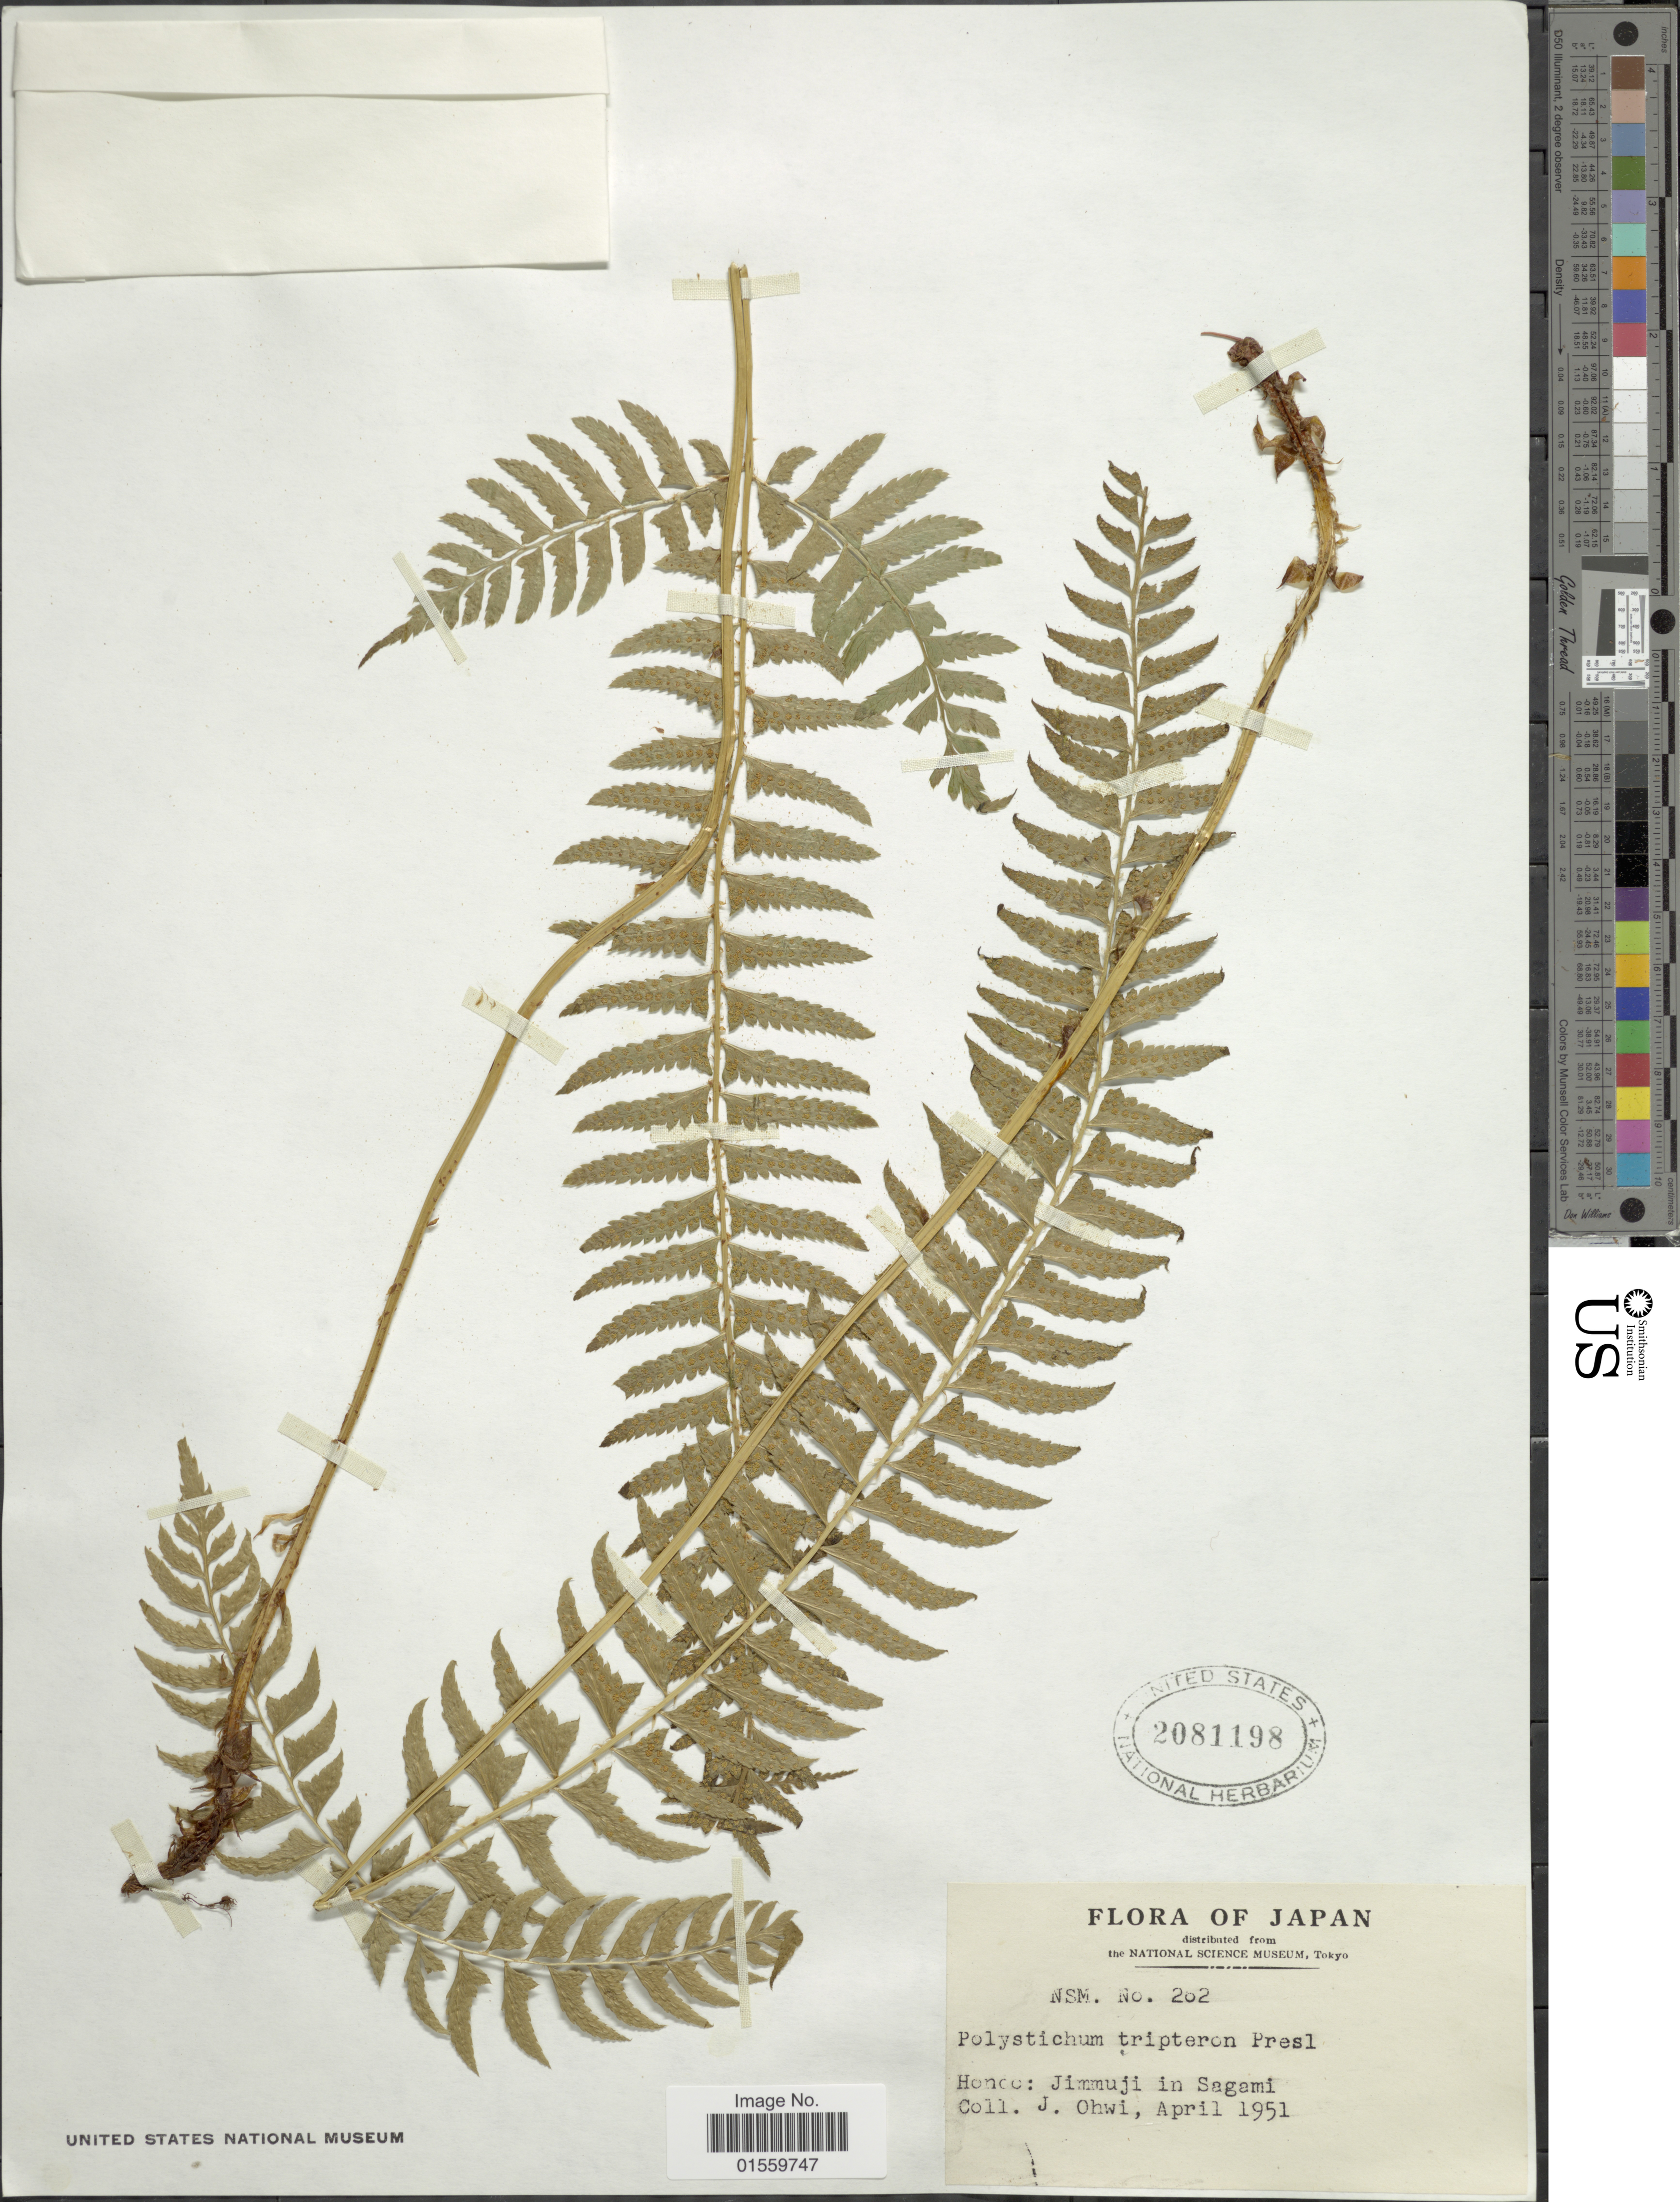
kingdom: Plantae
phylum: Tracheophyta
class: Polypodiopsida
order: Polypodiales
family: Dryopteridaceae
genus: Polystichum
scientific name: Polystichum tripteron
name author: (Kunze) C. Presl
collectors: J. Ohwi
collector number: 202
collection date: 1951-04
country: Japan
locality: Hondo: Jimmuji in Sagami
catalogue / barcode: US 2081198